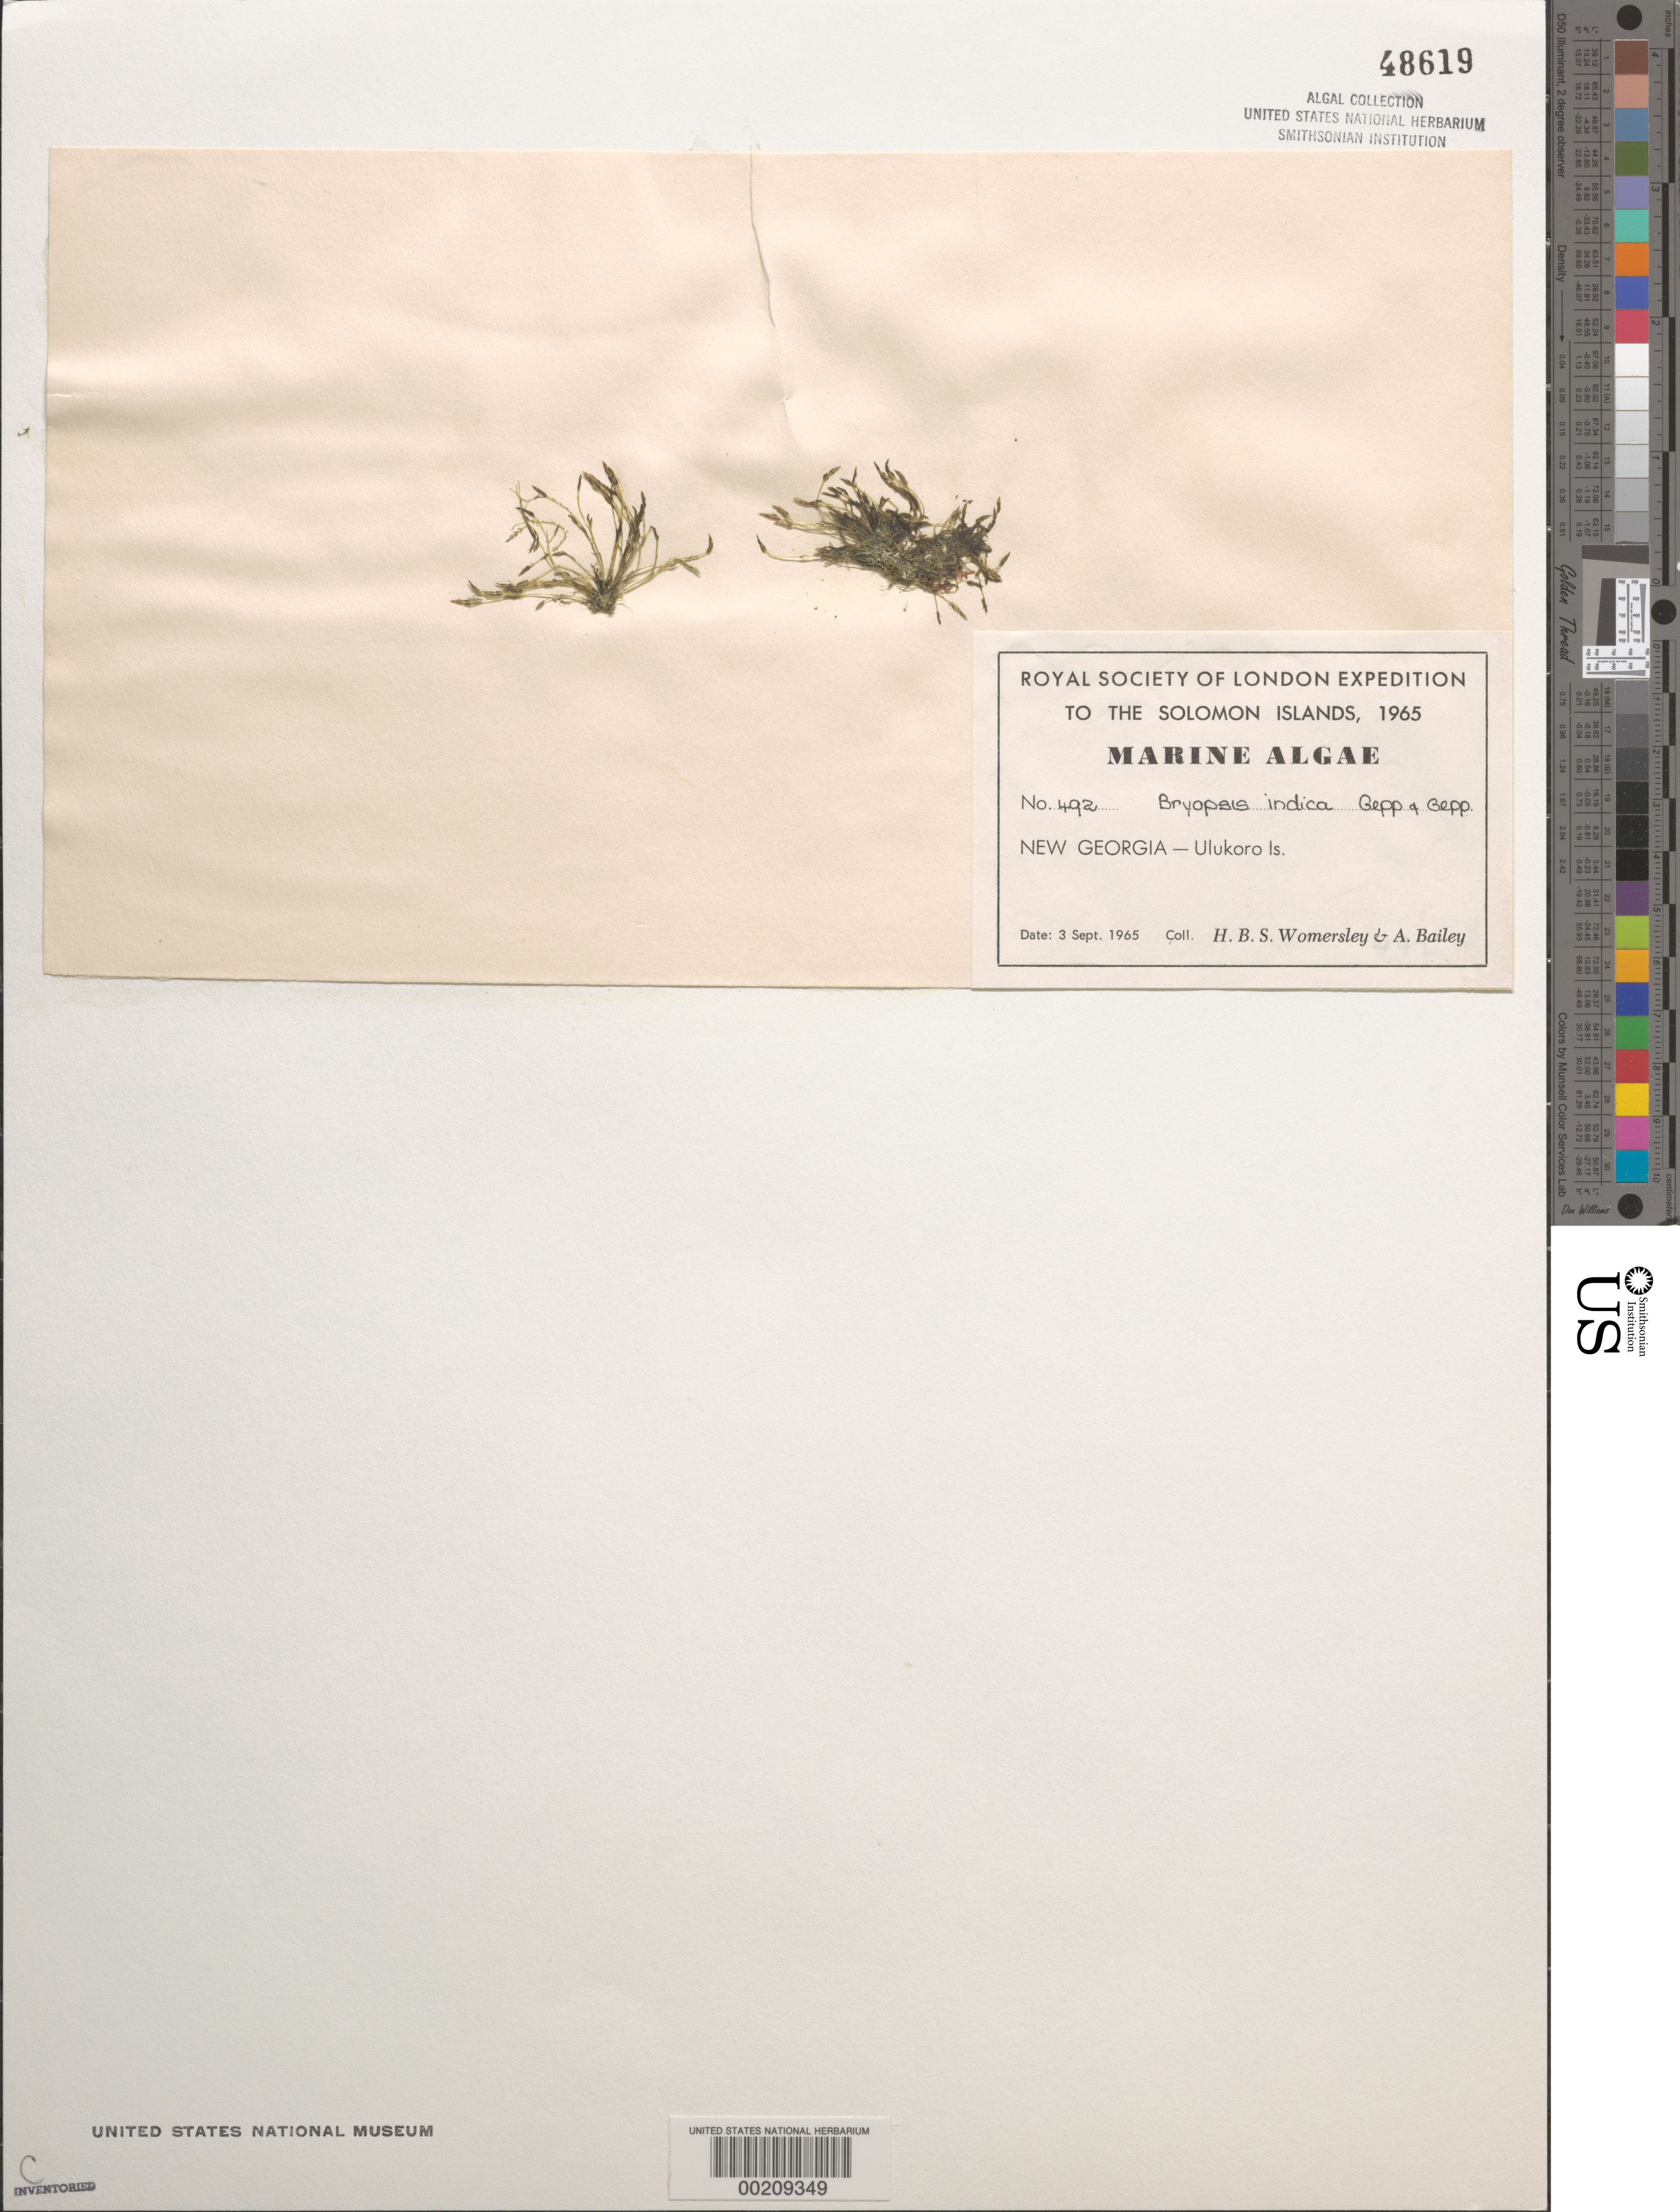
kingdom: Plantae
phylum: Chlorophyta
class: Ulvophyceae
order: Bryopsidales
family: Bryopsidaceae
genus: Bryopsis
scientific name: Bryopsis indica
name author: A. Gepp & E. Gepp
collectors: H. B. S. Womersley & A. Bailey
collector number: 492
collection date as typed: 03 Sep 1965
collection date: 1965-09-03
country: Solomon Islands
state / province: Western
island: Ulukoro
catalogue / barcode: US 48619